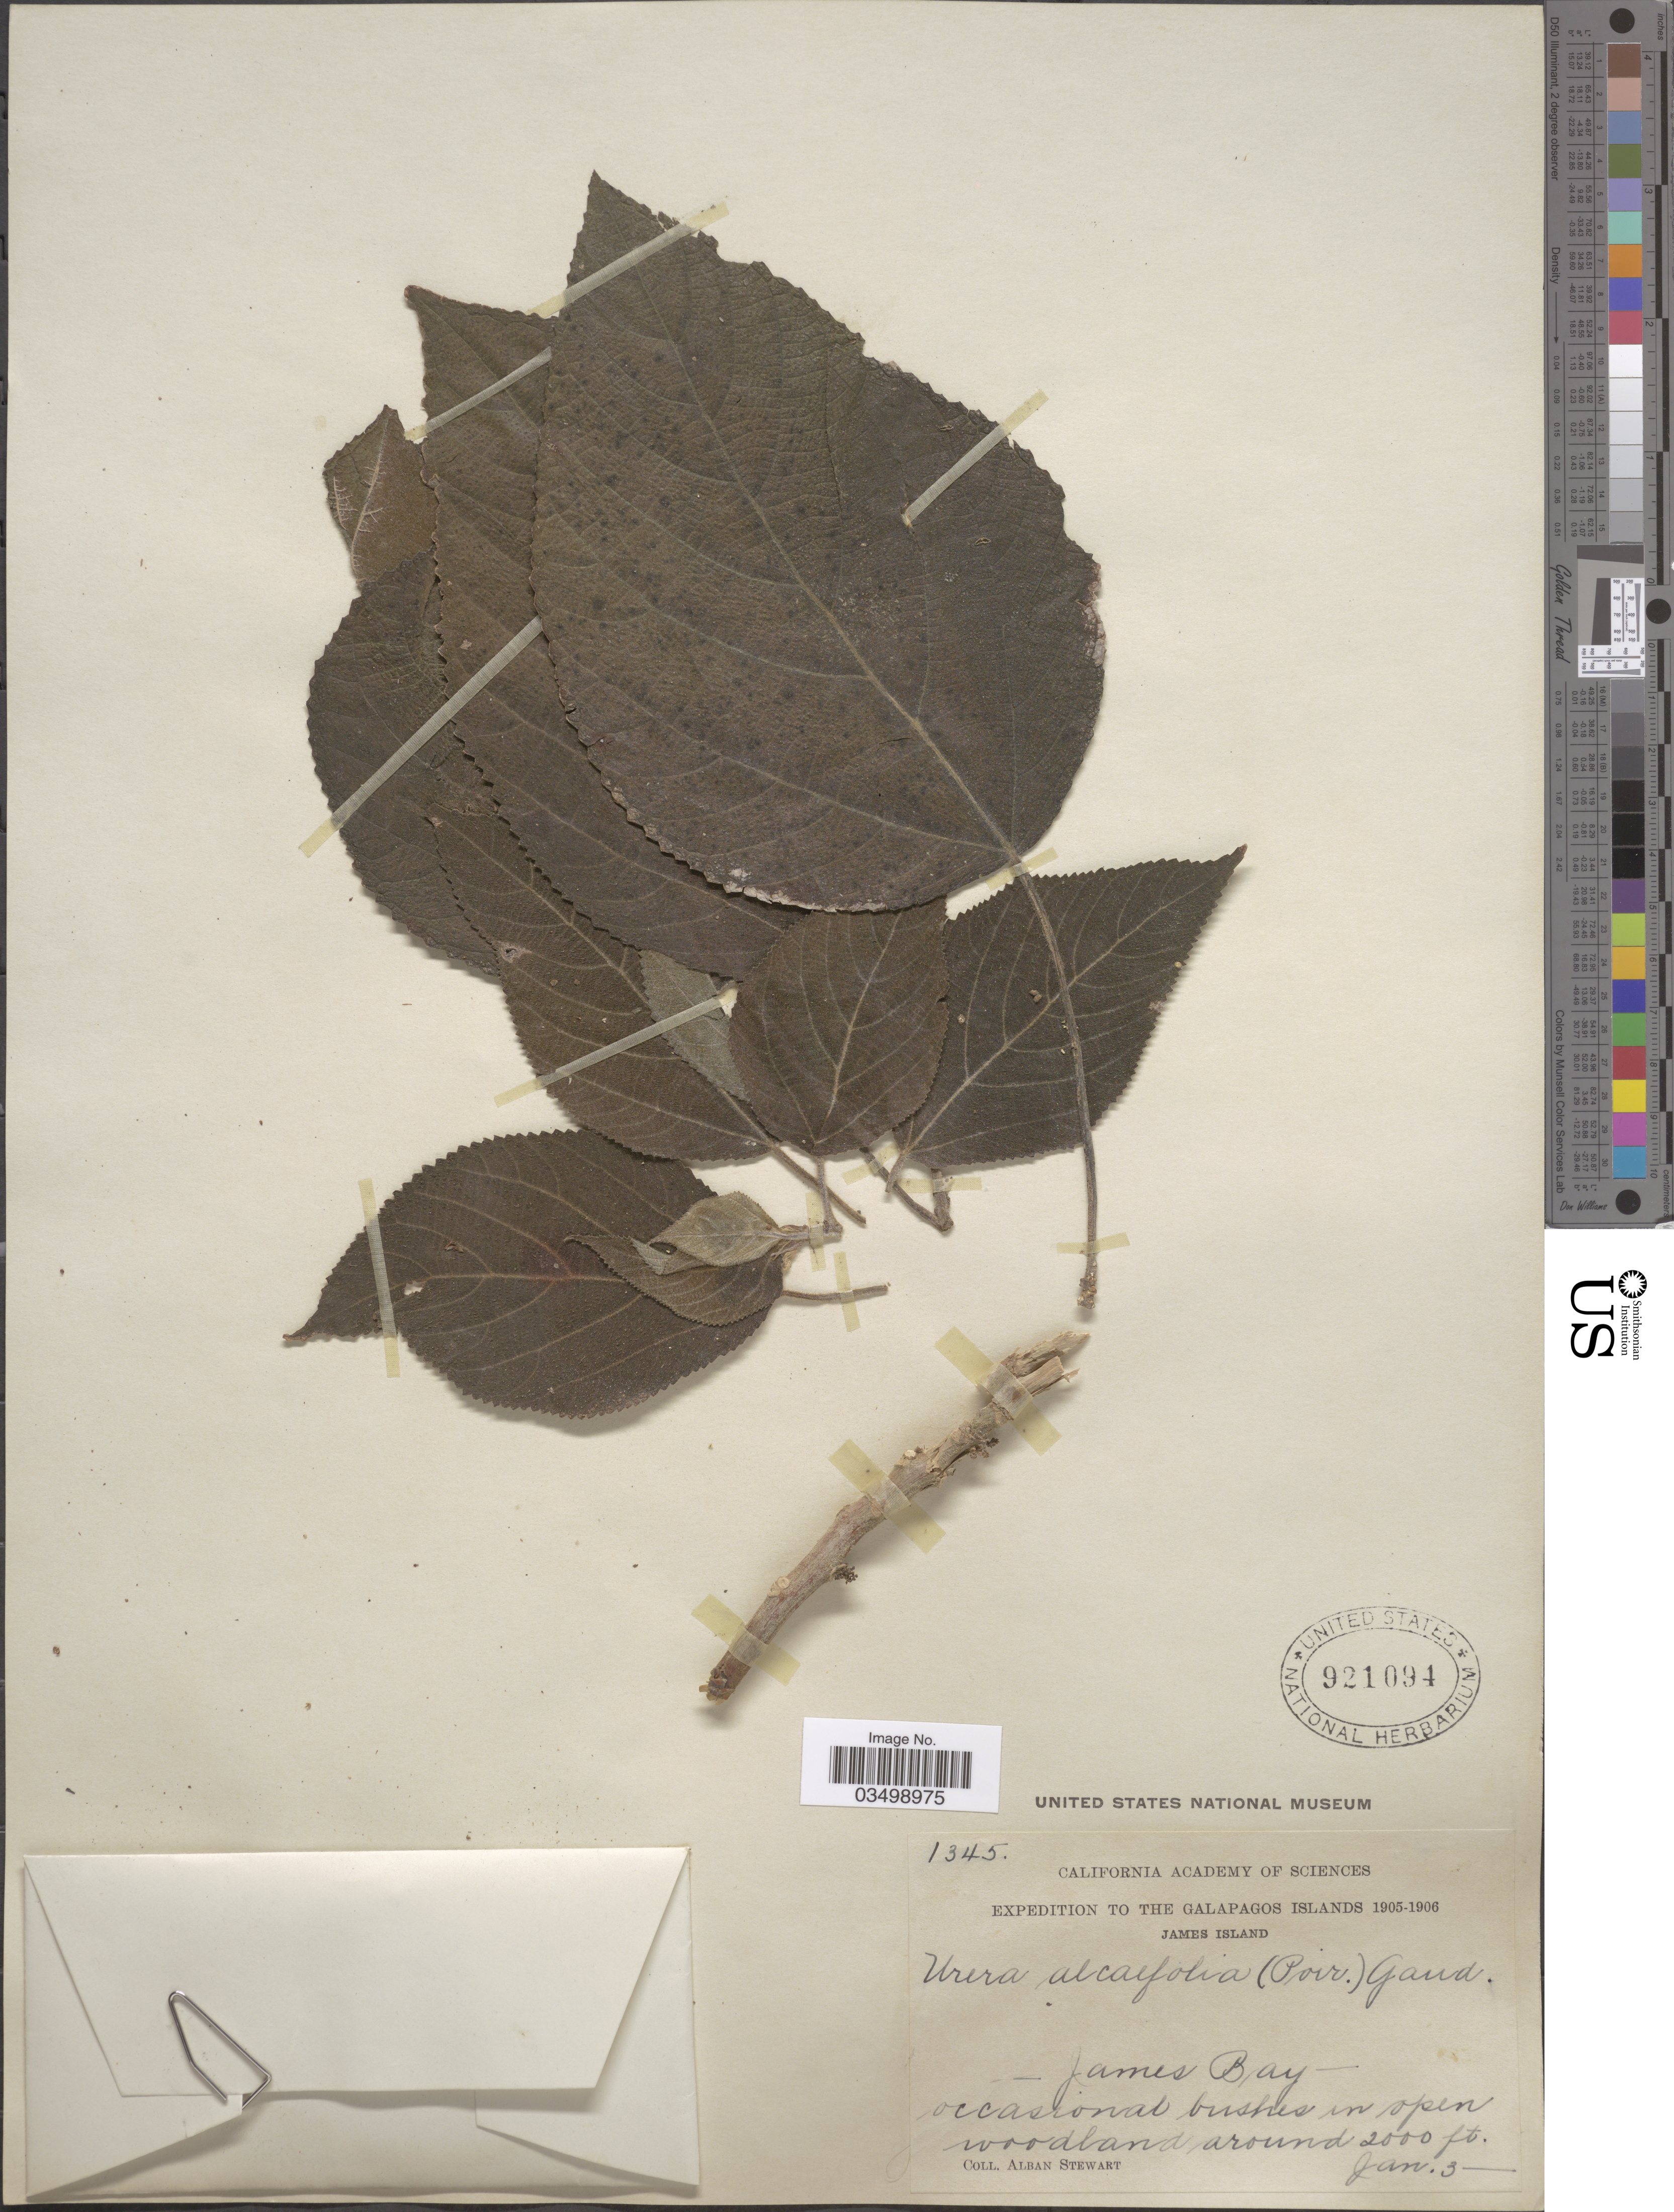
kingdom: Plantae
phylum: Tracheophyta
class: Magnoliopsida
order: Rosales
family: Urticaceae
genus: Urera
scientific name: Urera caracasana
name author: (Jacq.) Gaudich. ex Griseb.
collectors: A. Stewart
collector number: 1345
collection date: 1905-01-03/1906-01-03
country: Ecuador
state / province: Colón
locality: The Galapagos Islands. James Island. James Bay.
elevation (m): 610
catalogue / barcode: US 921094